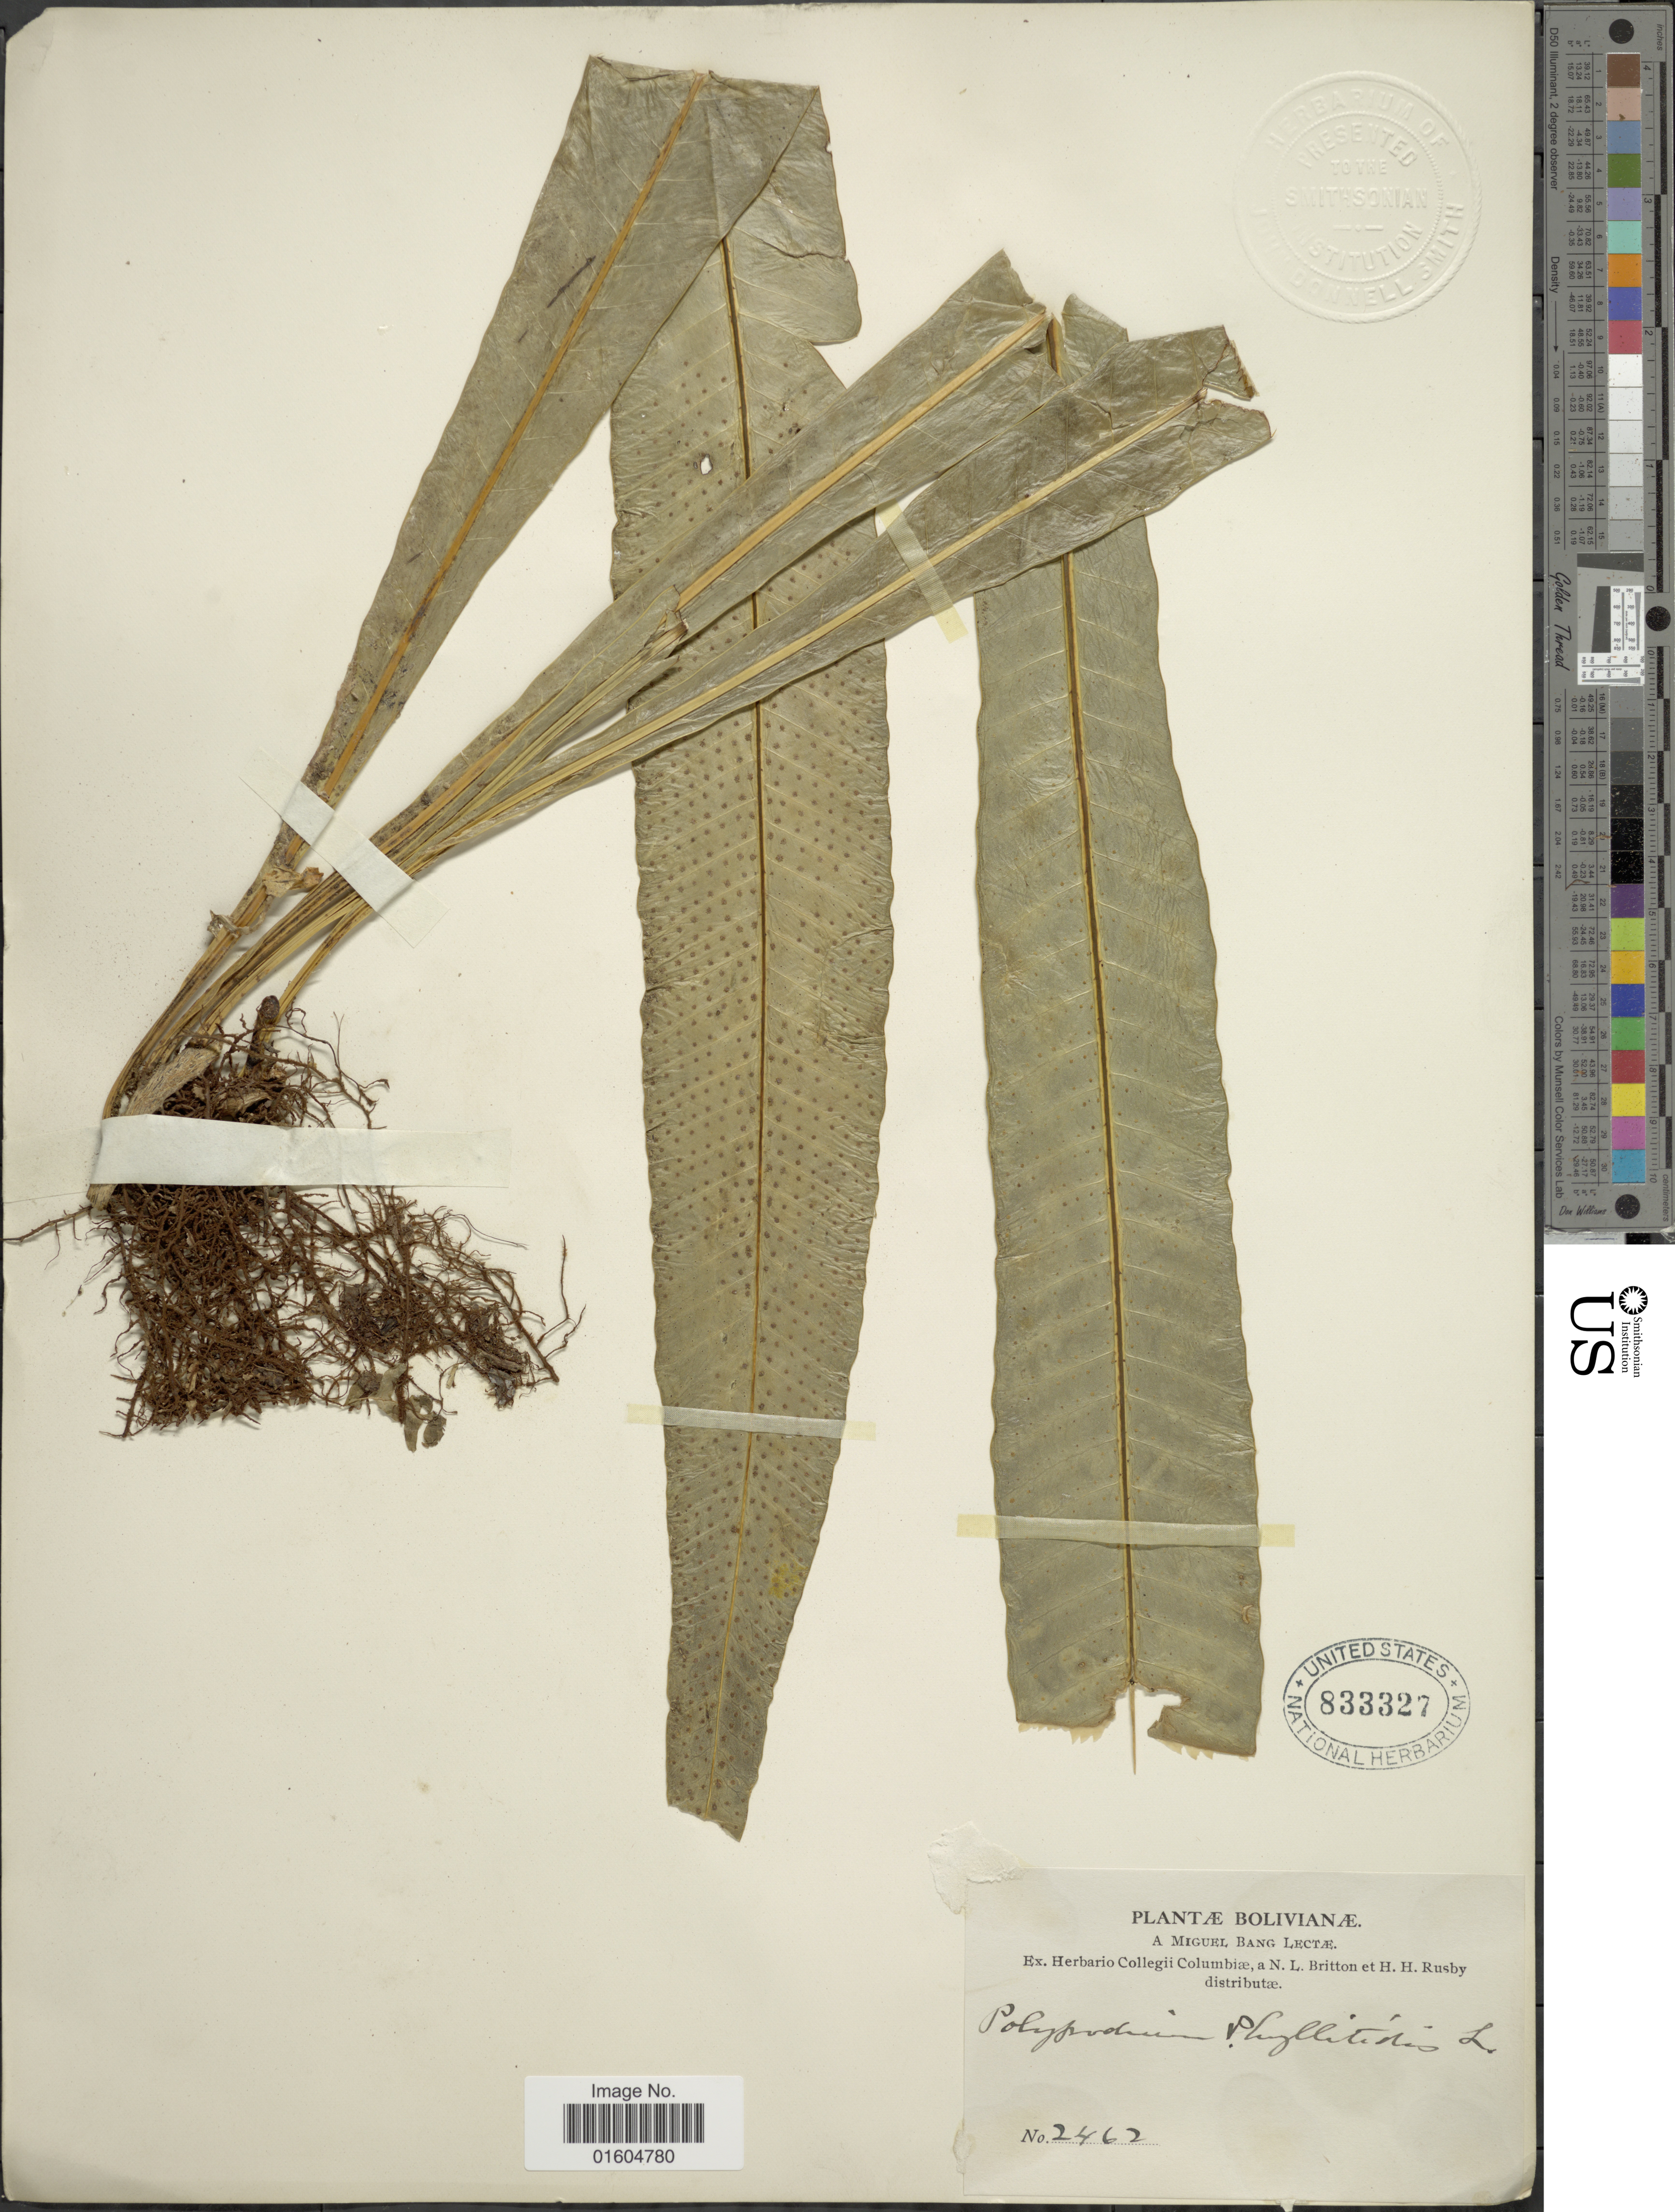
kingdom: Plantae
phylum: Tracheophyta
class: Polypodiopsida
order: Polypodiales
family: Polypodiaceae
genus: Campyloneurum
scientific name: Campyloneurum phyllitidis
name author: (L.) C. Presl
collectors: M. Bang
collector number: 2462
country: Bolivia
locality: Bolivianae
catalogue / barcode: US 833327